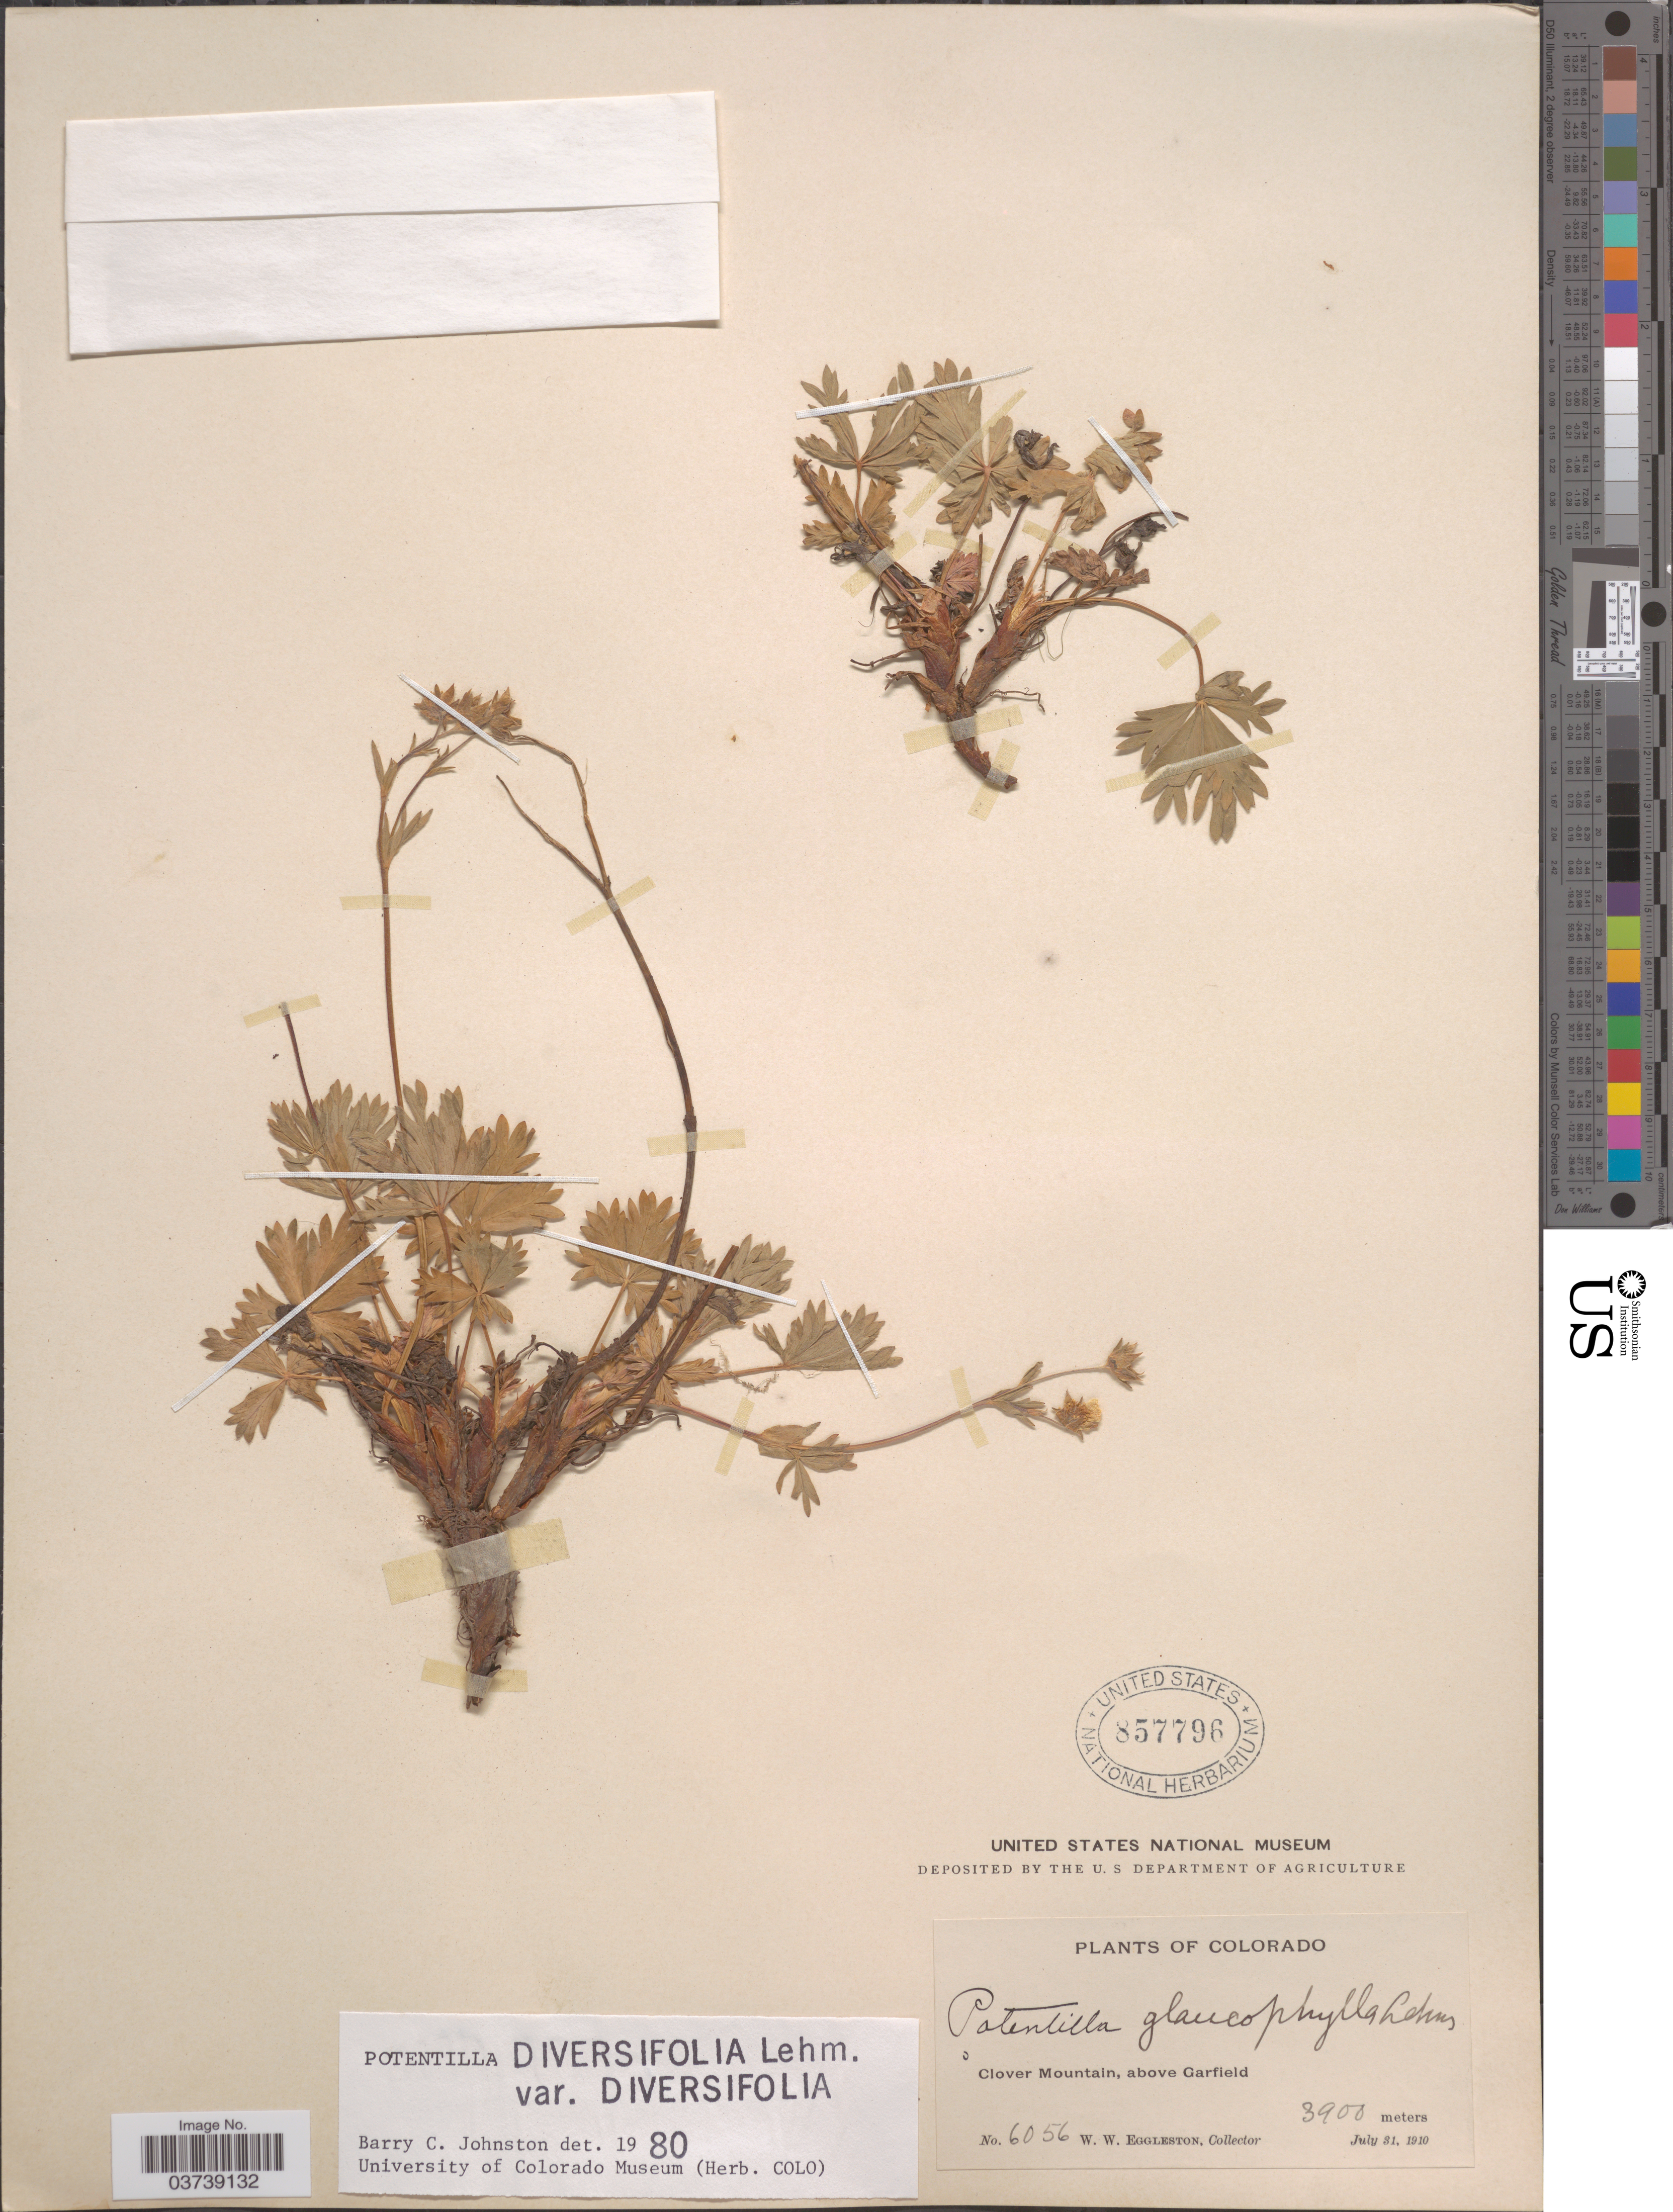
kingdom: Plantae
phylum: Tracheophyta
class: Magnoliopsida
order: Rosales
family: Rosaceae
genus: Potentilla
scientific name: Potentilla diversifolia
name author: Lehm.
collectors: W. W. Eggleston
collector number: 6056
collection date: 1910-07-31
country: United States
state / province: Colorado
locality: Clover Mountain, above Garfield.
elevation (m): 3900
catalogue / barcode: US 857796